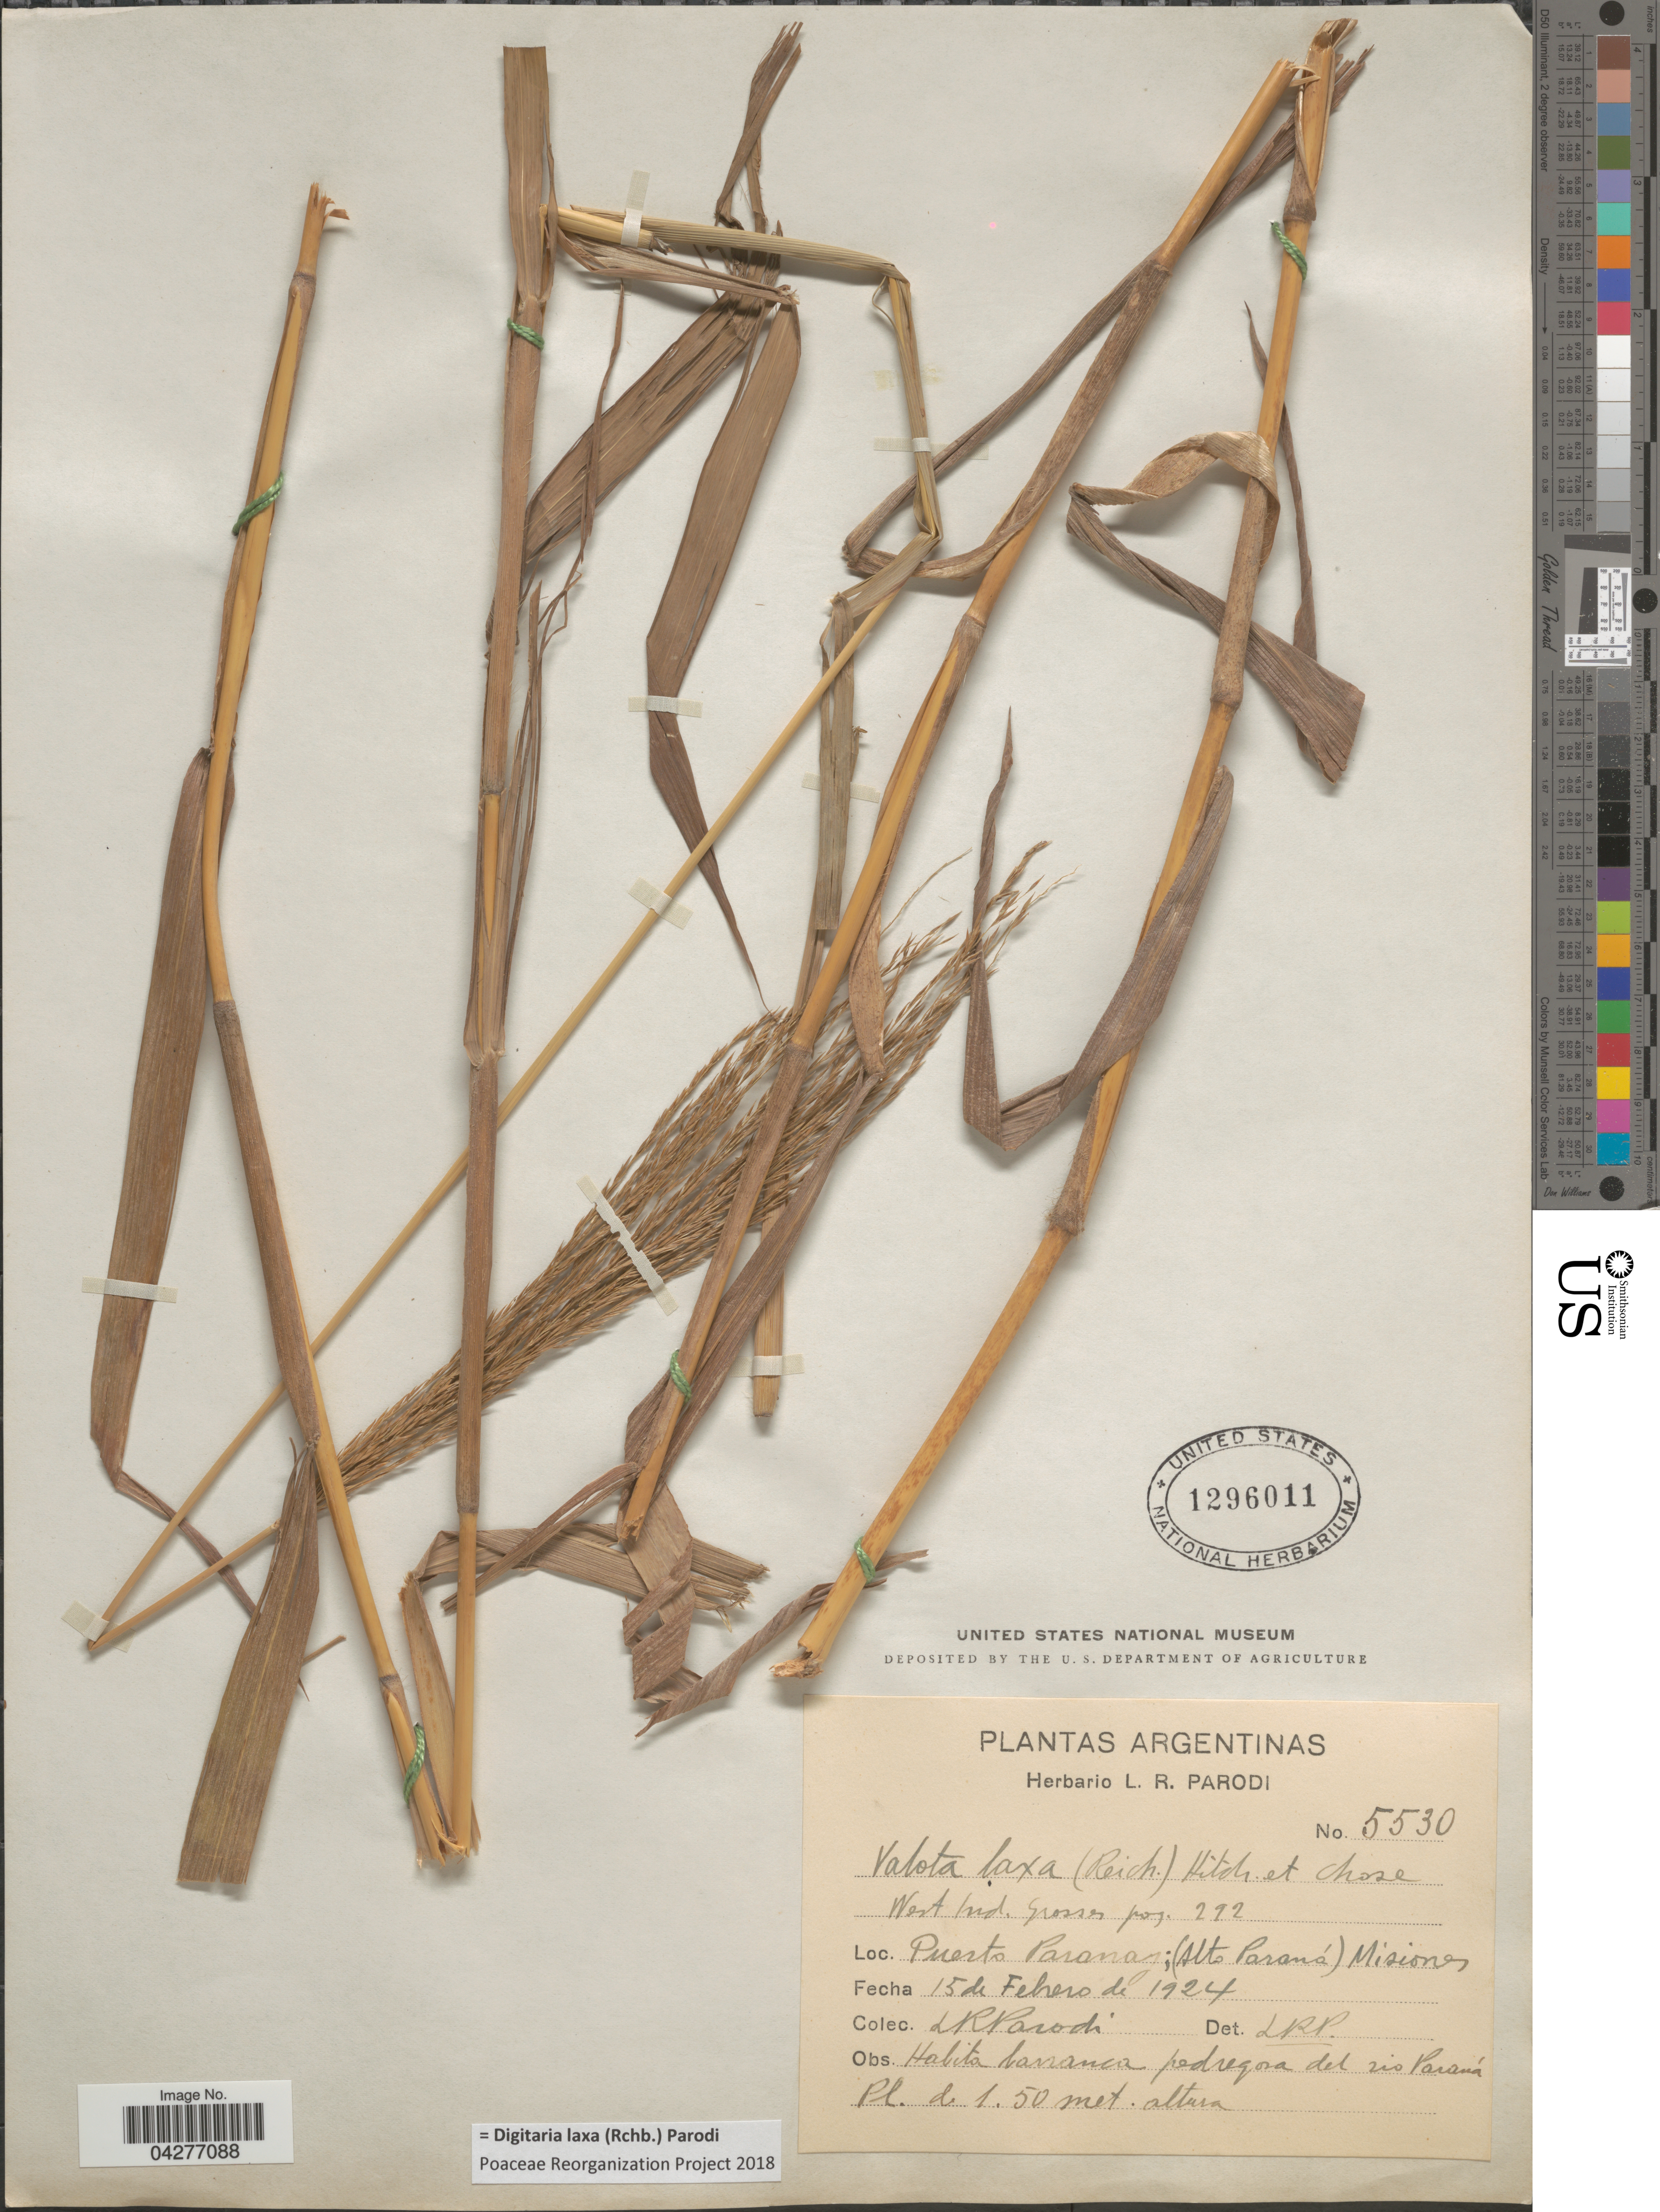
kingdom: Plantae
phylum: Tracheophyta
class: Liliopsida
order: Poales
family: Poaceae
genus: Digitaria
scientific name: Digitaria laxa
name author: (Rchb. ex A. Spreng.) Parodi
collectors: L. R. Parodi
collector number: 5530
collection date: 1924-02-15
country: Argentina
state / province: Misiones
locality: Puerto Paranay; (Alto Paraná). Barranca podregosa del rio Paraná.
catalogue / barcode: US 1296011